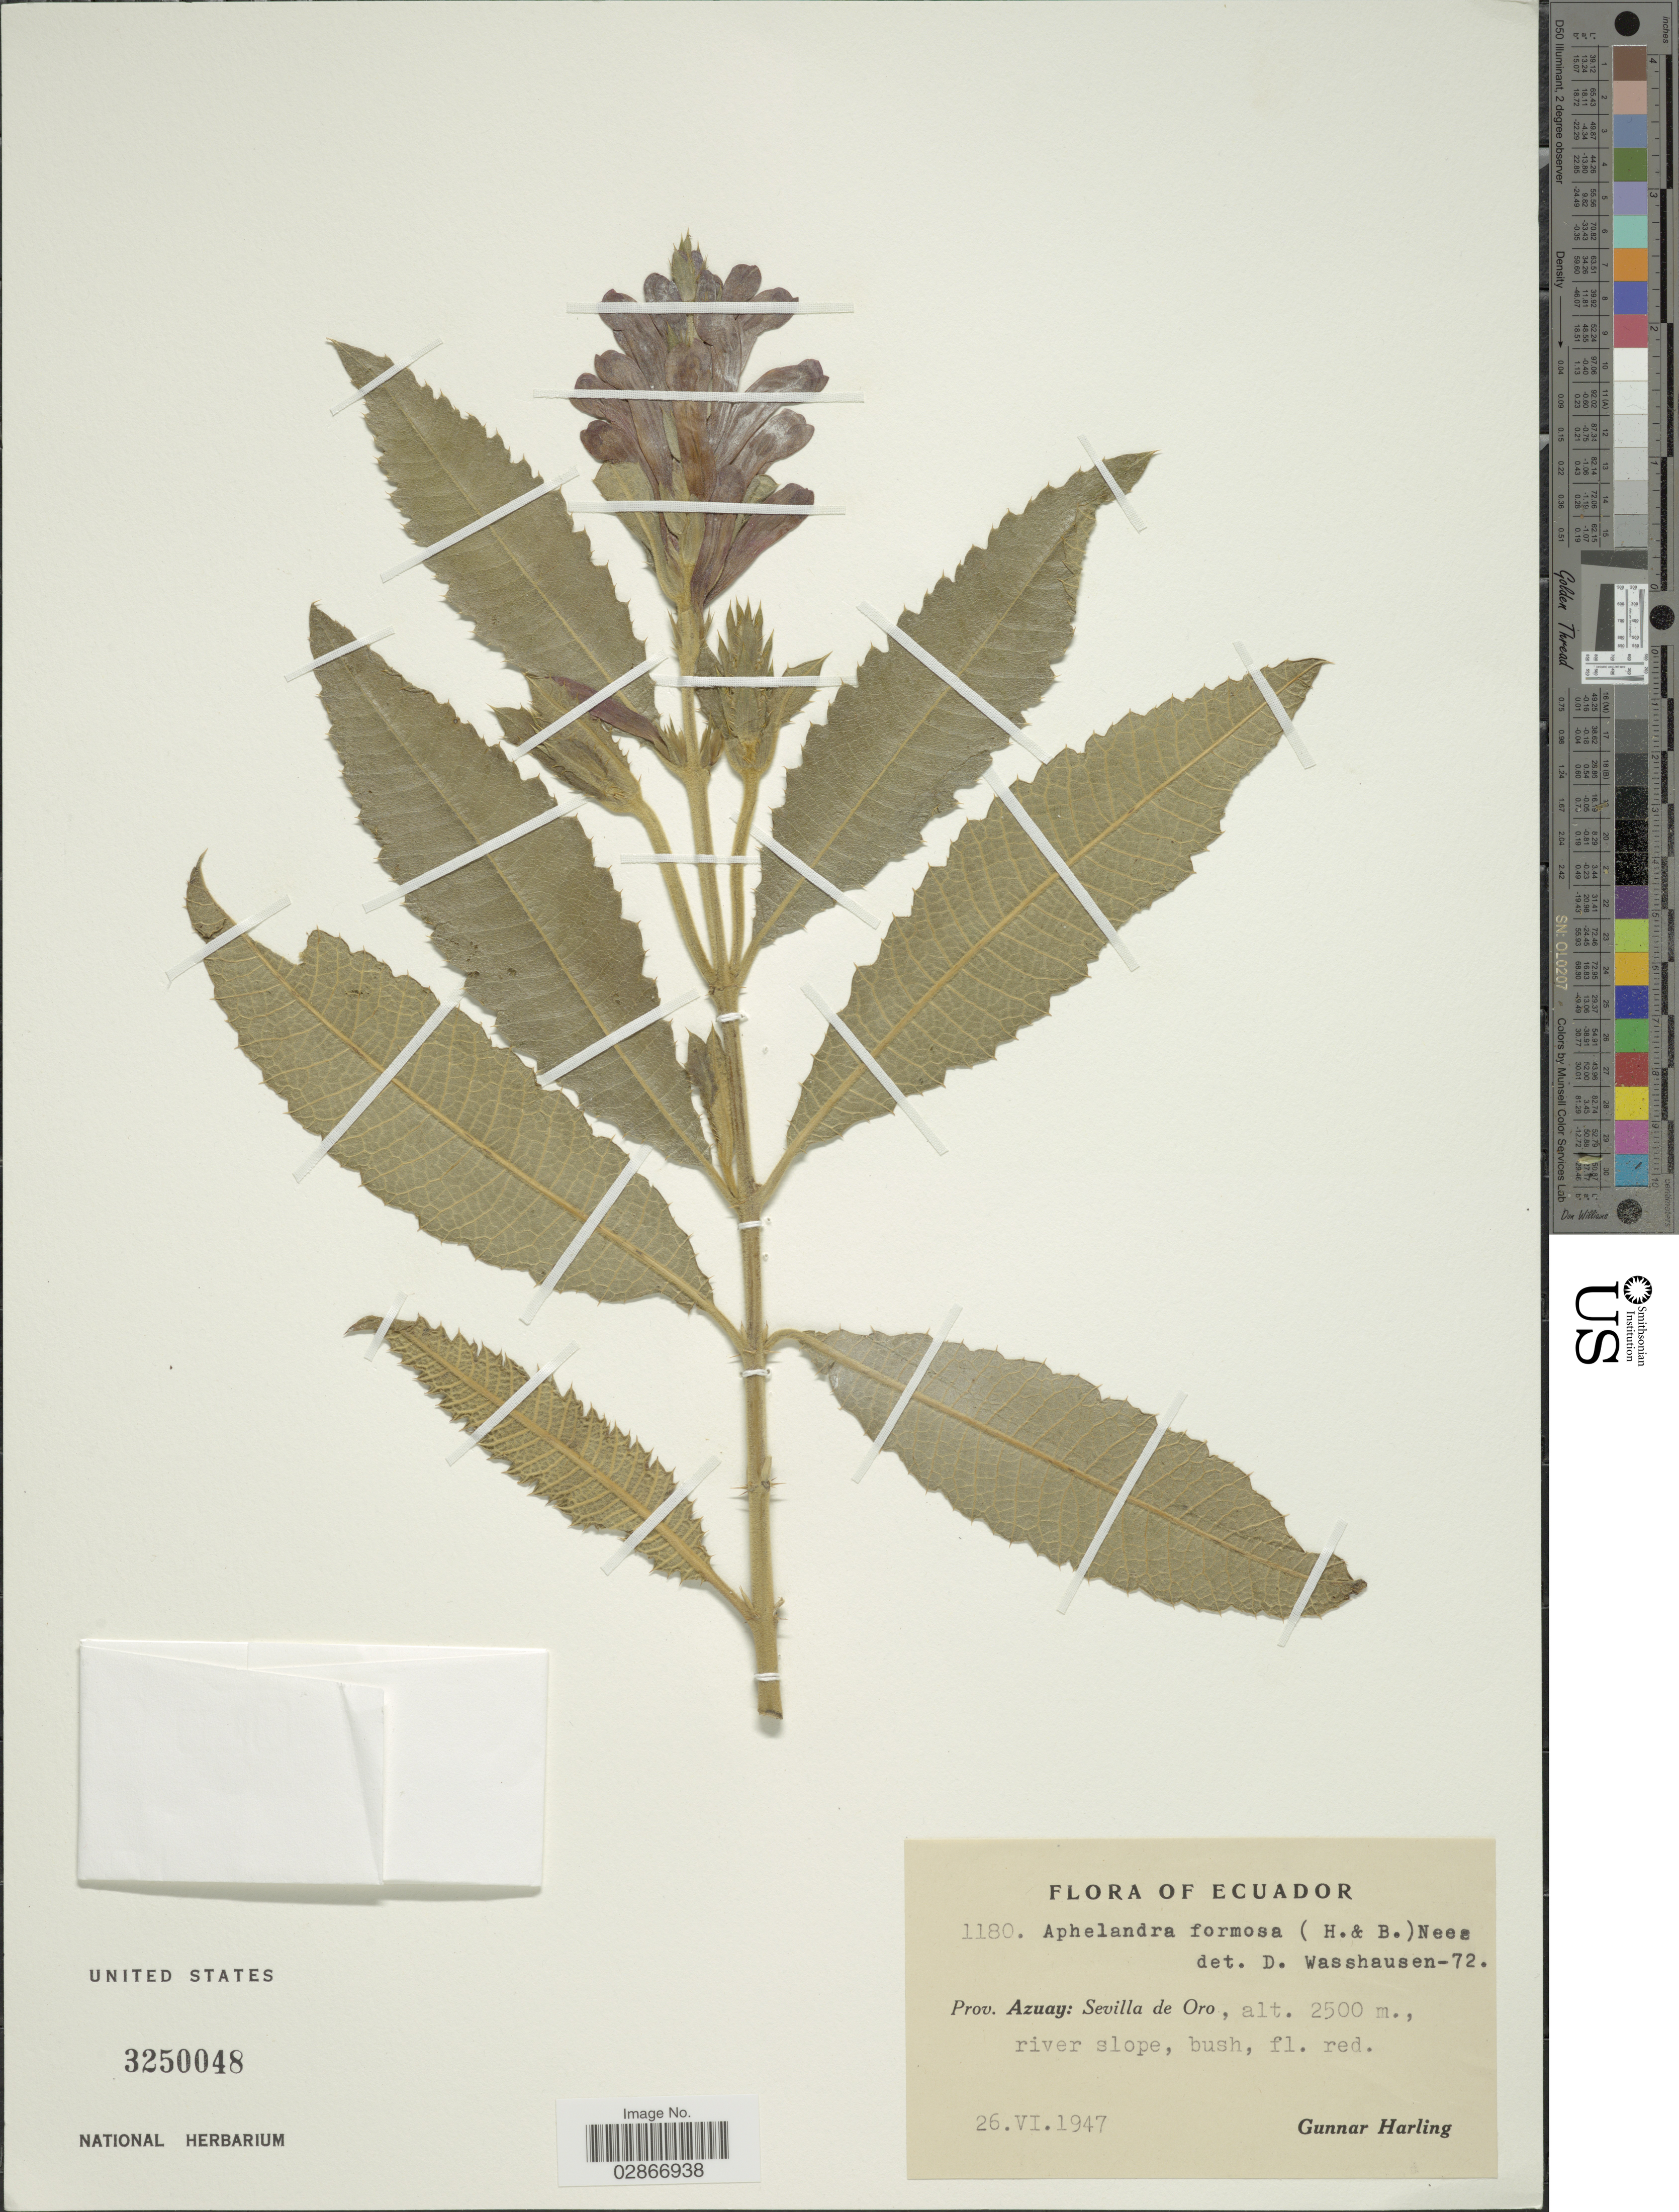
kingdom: Plantae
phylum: Tracheophyta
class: Magnoliopsida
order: Lamiales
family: Acanthaceae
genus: Aphelandra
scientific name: Aphelandra formosa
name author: (Humb. & Bonpl.) Nees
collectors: G. Harling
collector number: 1180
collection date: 1947-06-26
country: Ecuador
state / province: Azuay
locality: Prov. Azuay: Sevilla de Oro.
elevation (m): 2500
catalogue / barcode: US 3250048